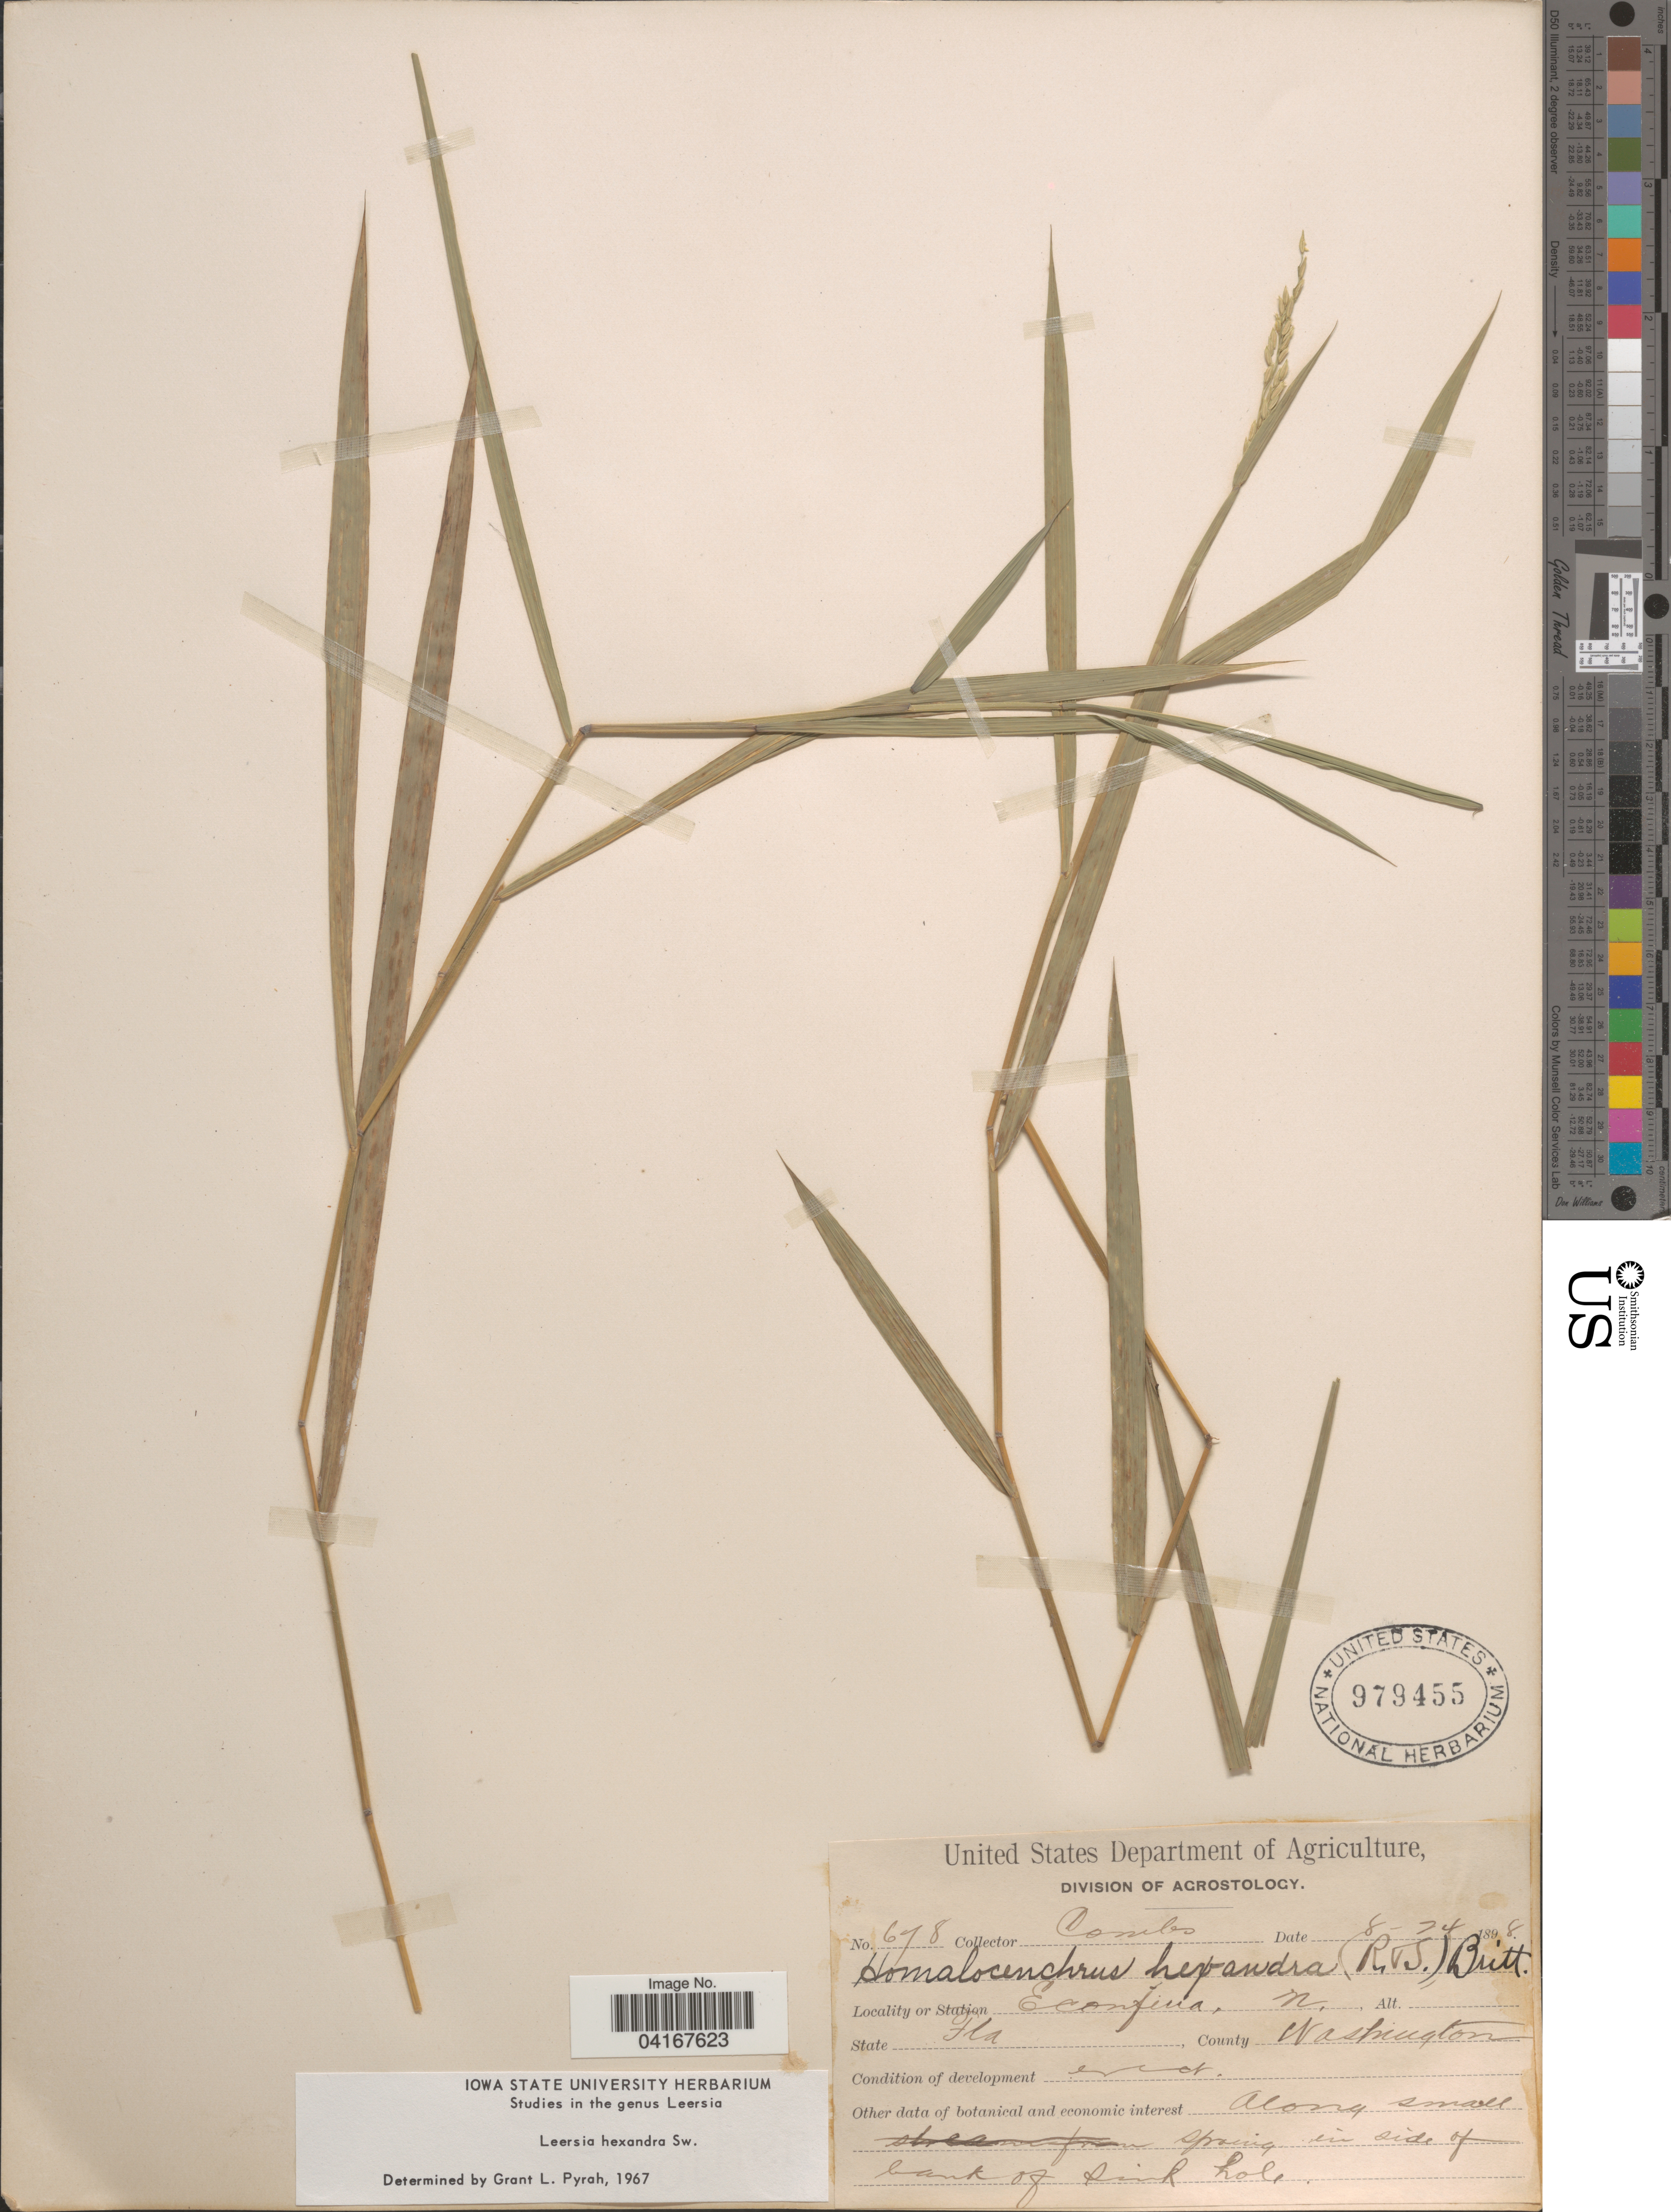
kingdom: Plantae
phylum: Tracheophyta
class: Liliopsida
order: Poales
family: Poaceae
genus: Leersia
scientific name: Leersia hexandra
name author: Sw.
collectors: -. Combs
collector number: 678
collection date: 1898-08-24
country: United States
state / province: Florida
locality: Econfina, N. County Washington.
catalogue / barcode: US 979455